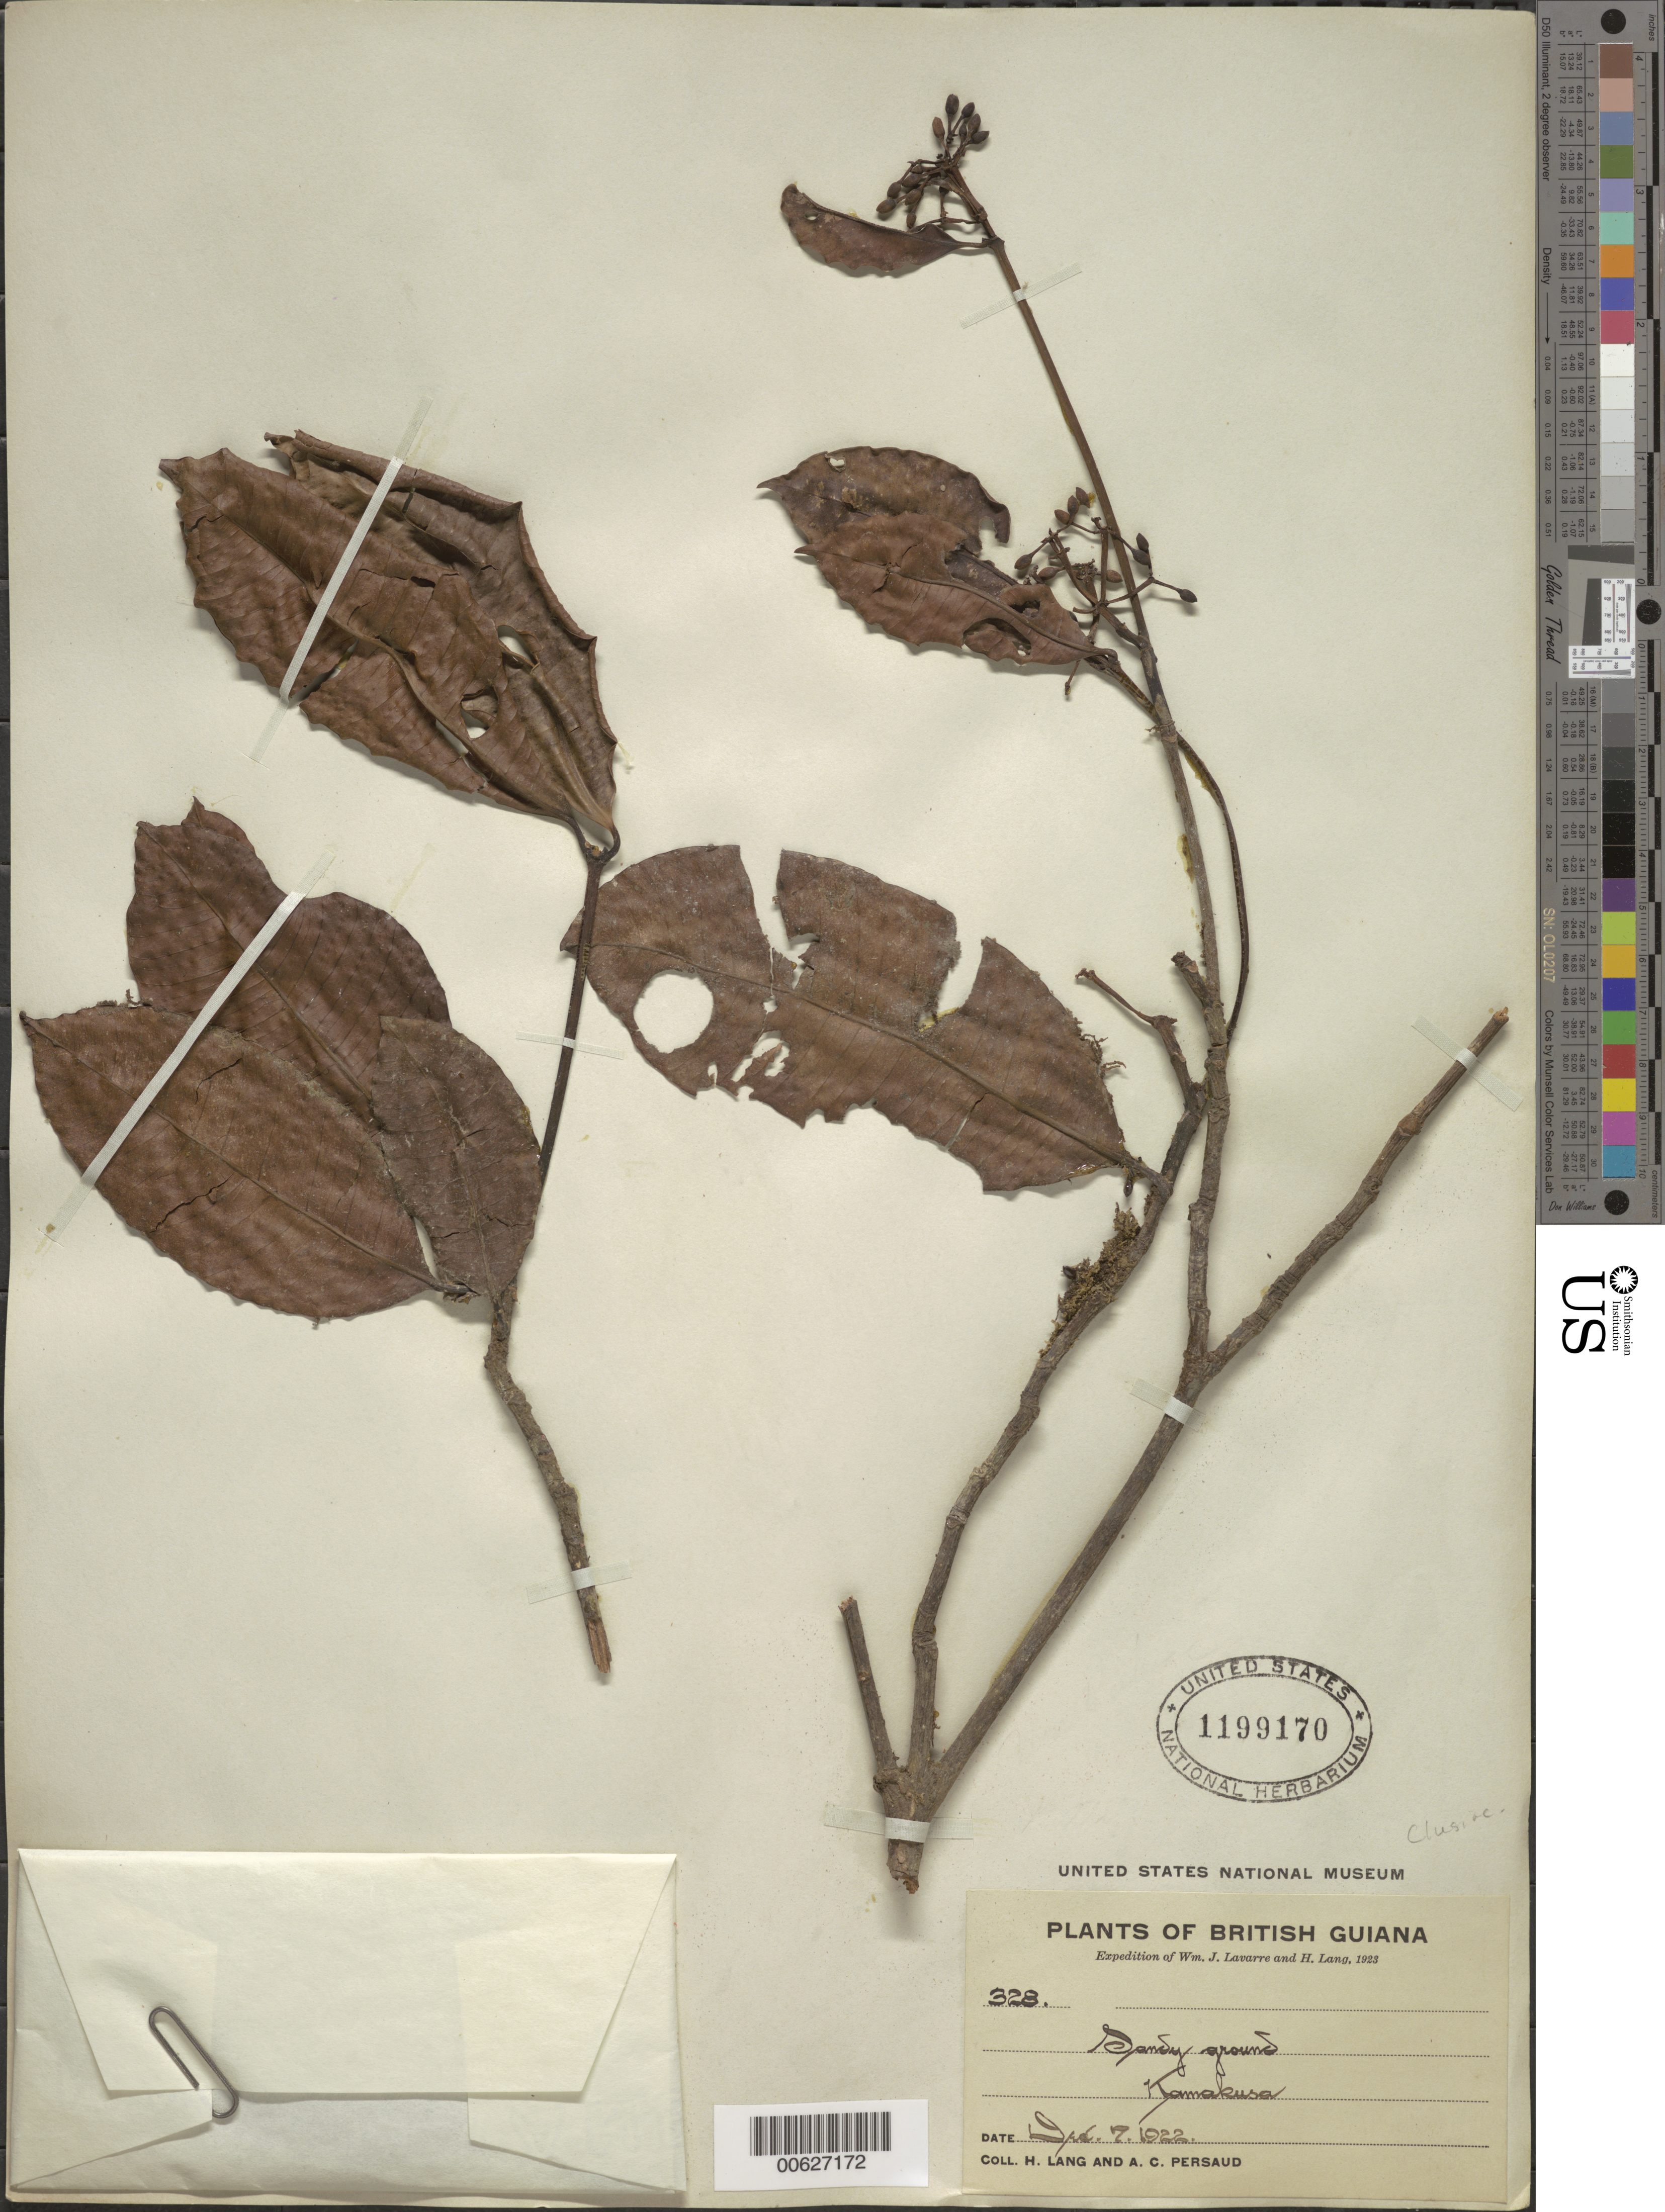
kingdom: Plantae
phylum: Tracheophyta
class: Magnoliopsida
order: Malpighiales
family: Clusiaceae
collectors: H. Lang & A. Persaud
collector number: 328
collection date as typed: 7-Dec-22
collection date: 1922-12-07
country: Guyana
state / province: Cuyuni-Mazaruni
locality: Kamakusa, Upper Mazaruni R.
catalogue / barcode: US 1199170